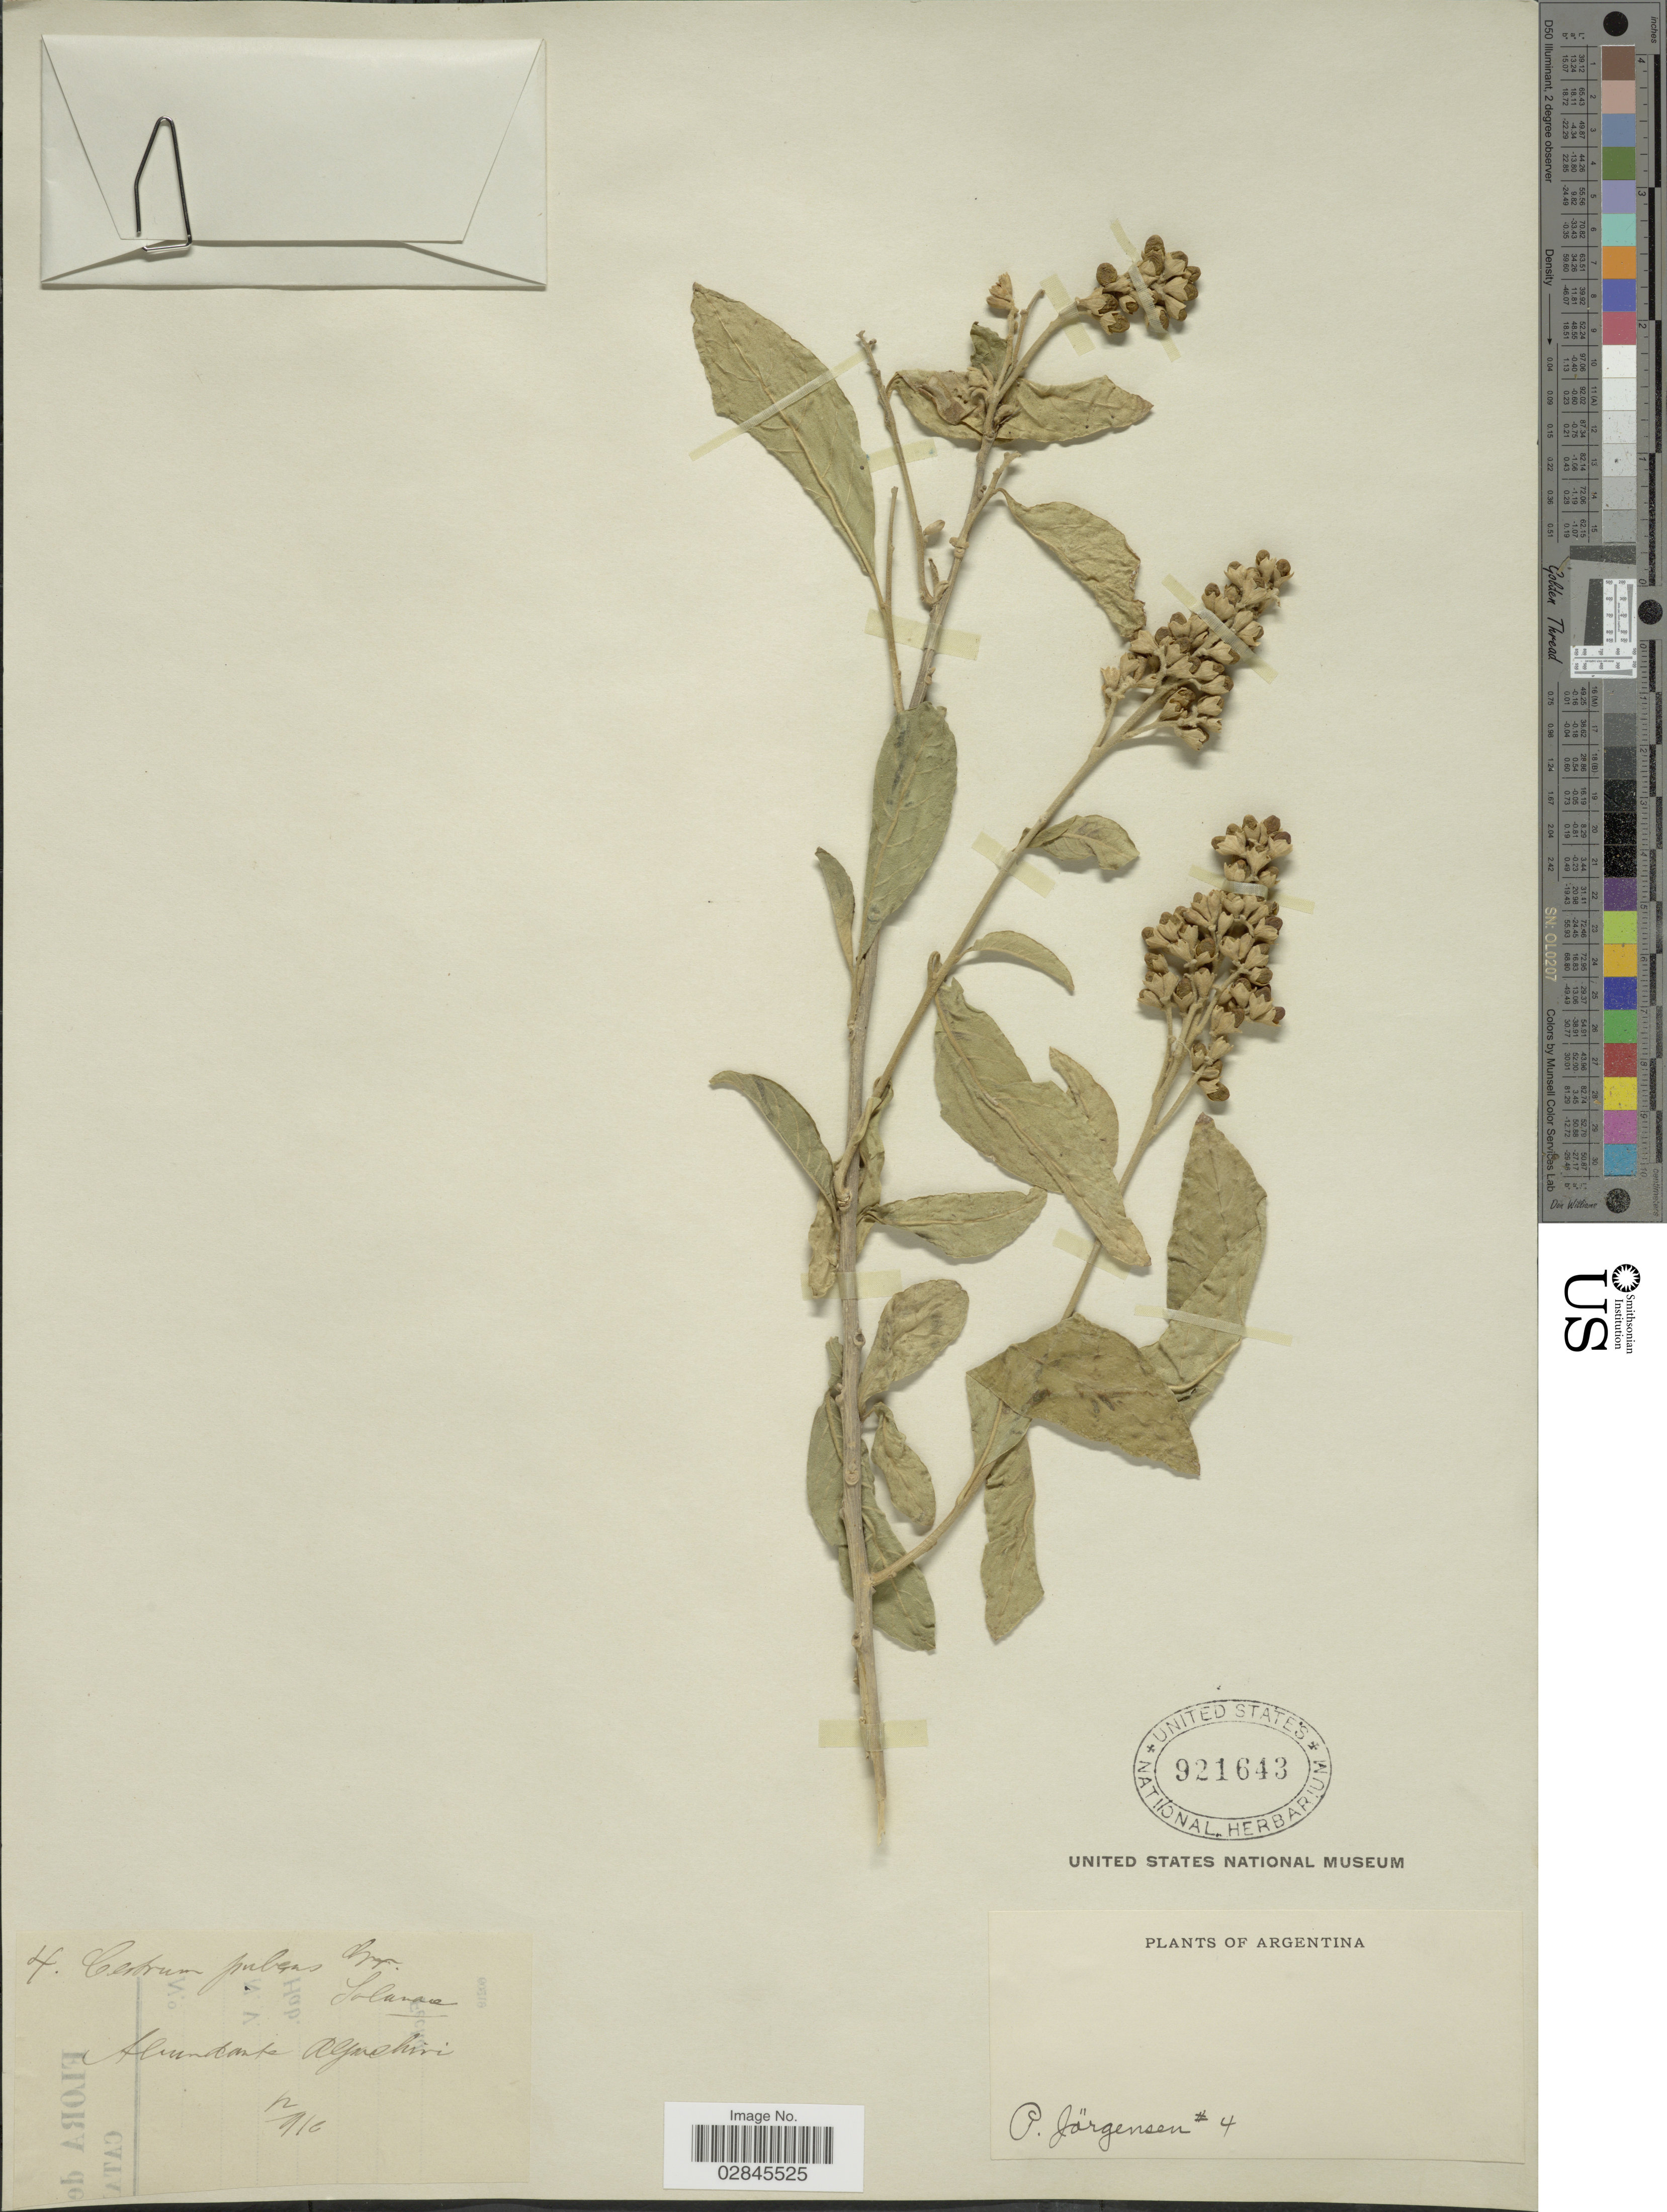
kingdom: Plantae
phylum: Tracheophyta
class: Magnoliopsida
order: Solanales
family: Solanaceae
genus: Cestrum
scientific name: Cestrum sp.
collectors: P. Jörgensen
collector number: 4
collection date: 1916-12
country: Argentina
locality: Alpachiri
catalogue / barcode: US 921643